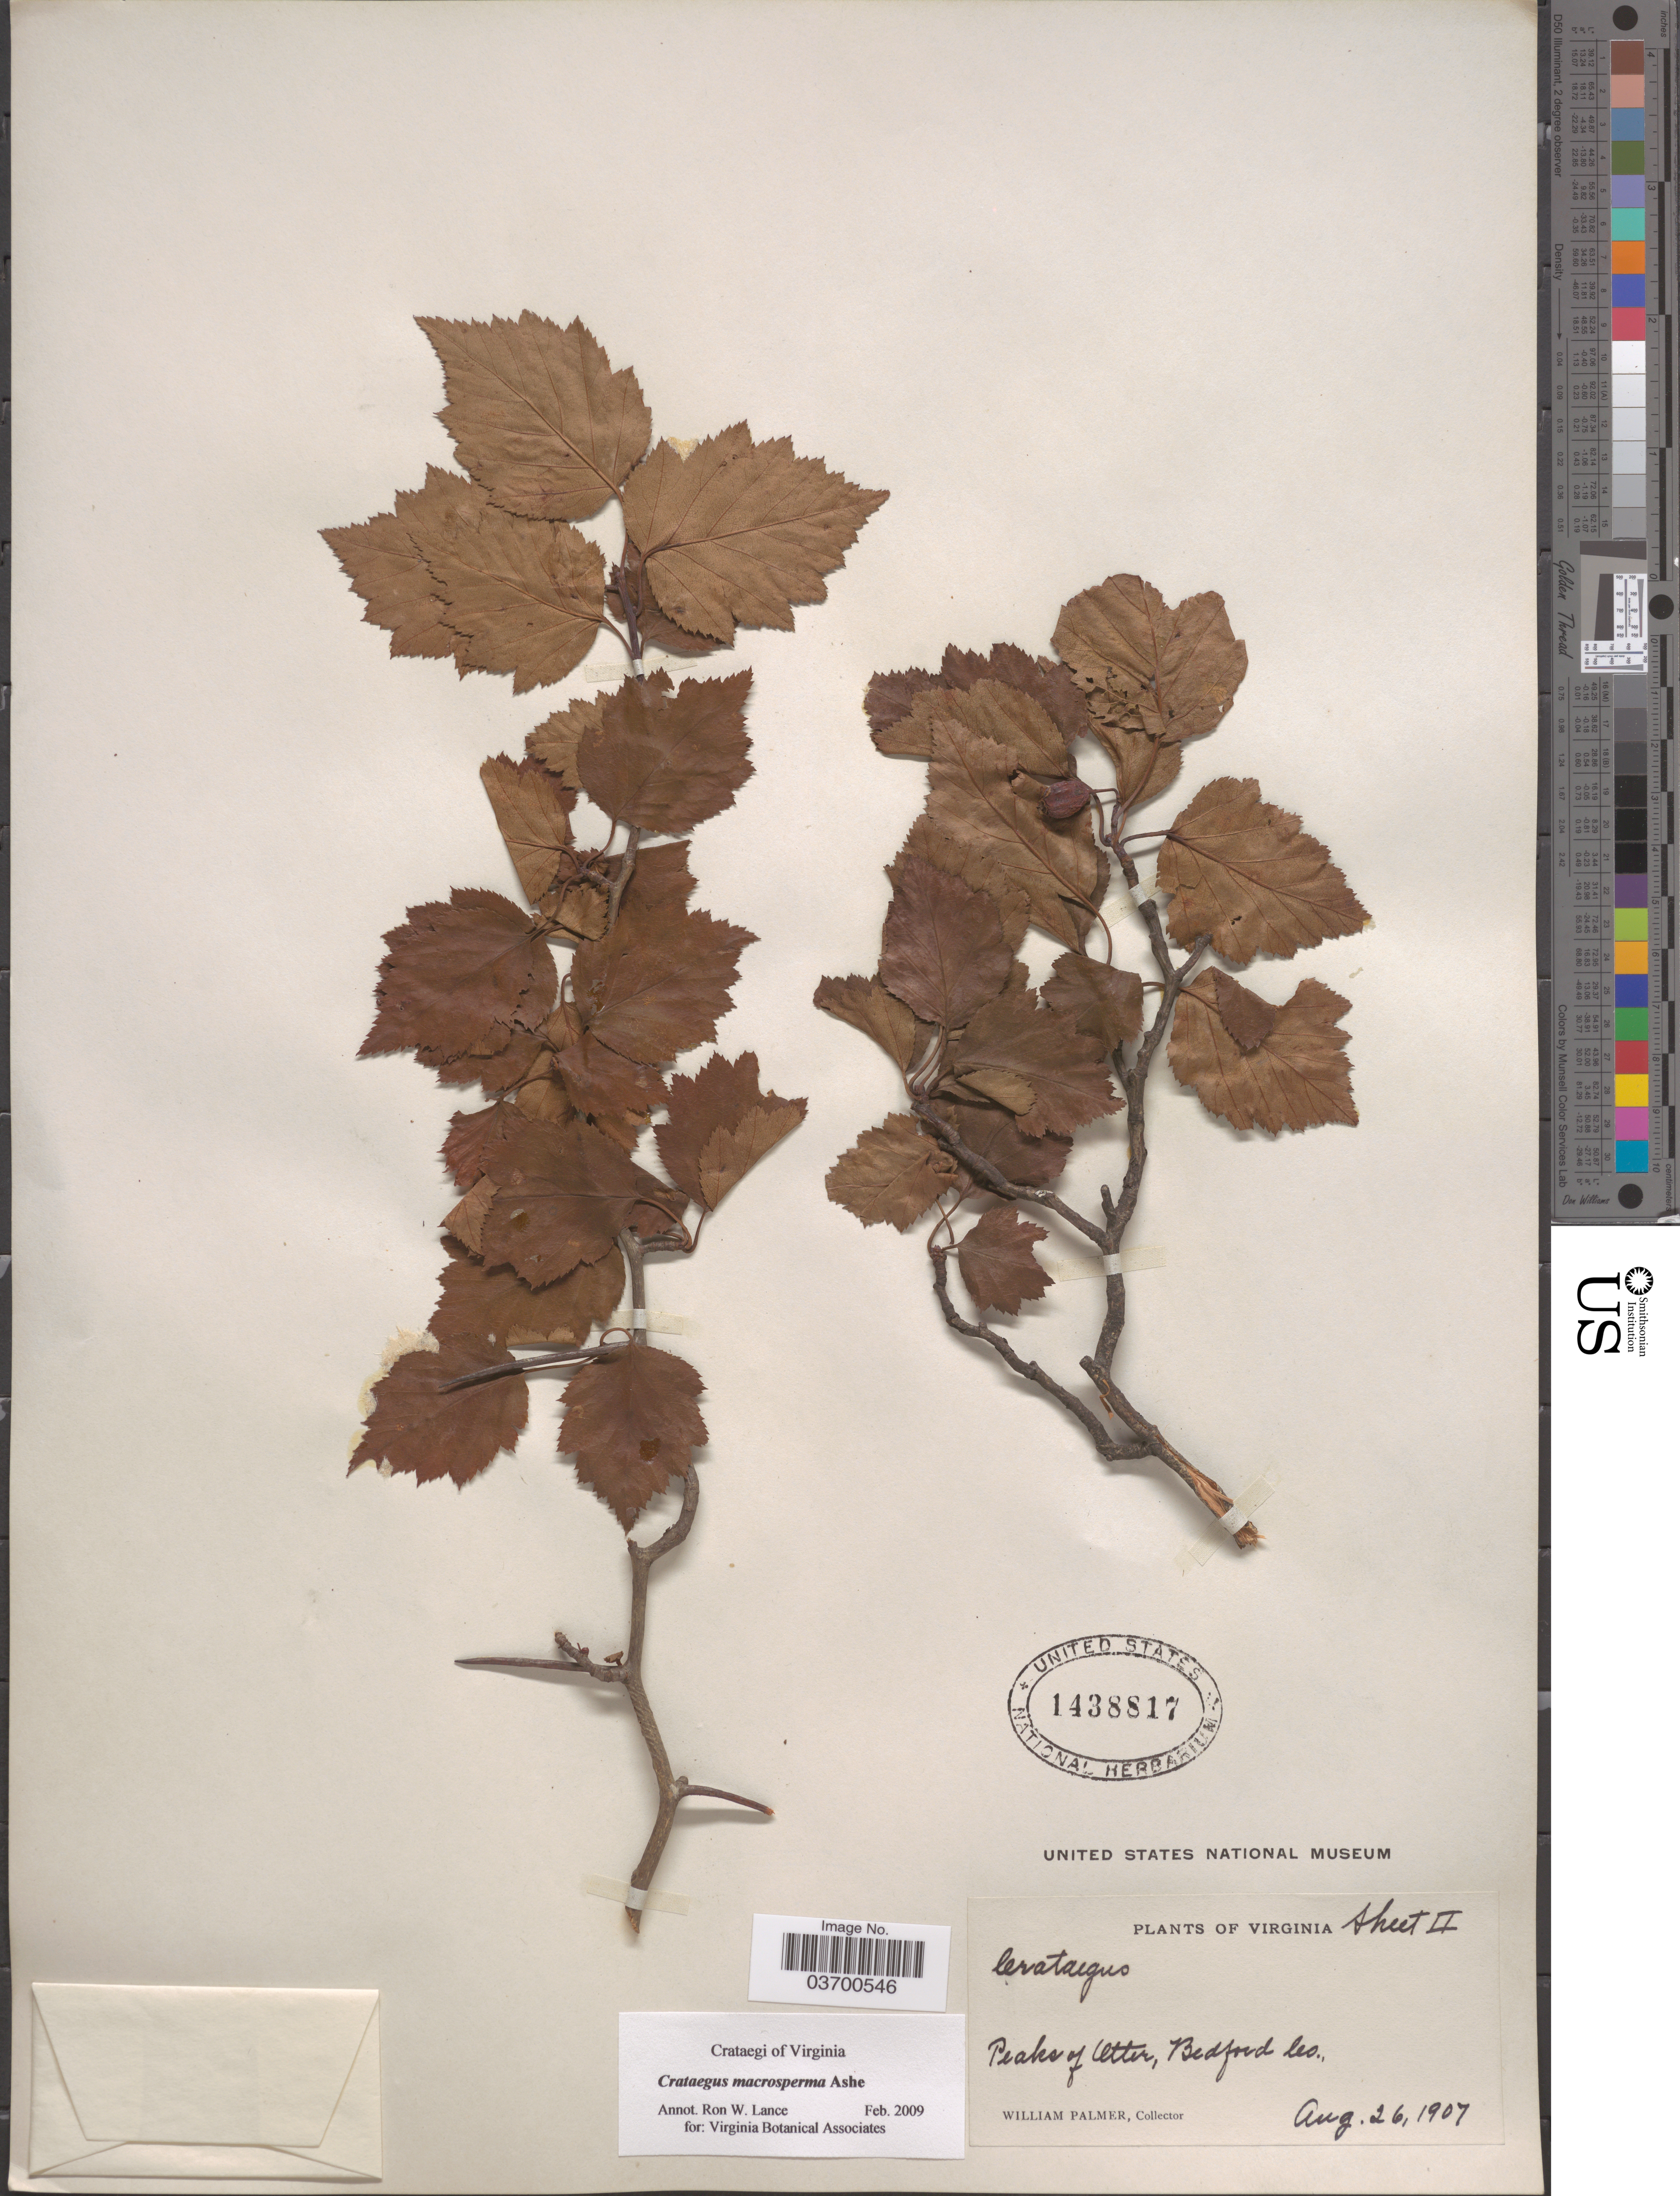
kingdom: Plantae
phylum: Tracheophyta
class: Magnoliopsida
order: Rosales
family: Rosaceae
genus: Crataegus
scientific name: Crataegus macrosperma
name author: Ashe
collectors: W. Palmer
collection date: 1907-08-26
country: United States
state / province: Virginia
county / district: Bedford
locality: Peaks of Otter, Bedford Co.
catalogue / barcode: US 1438817